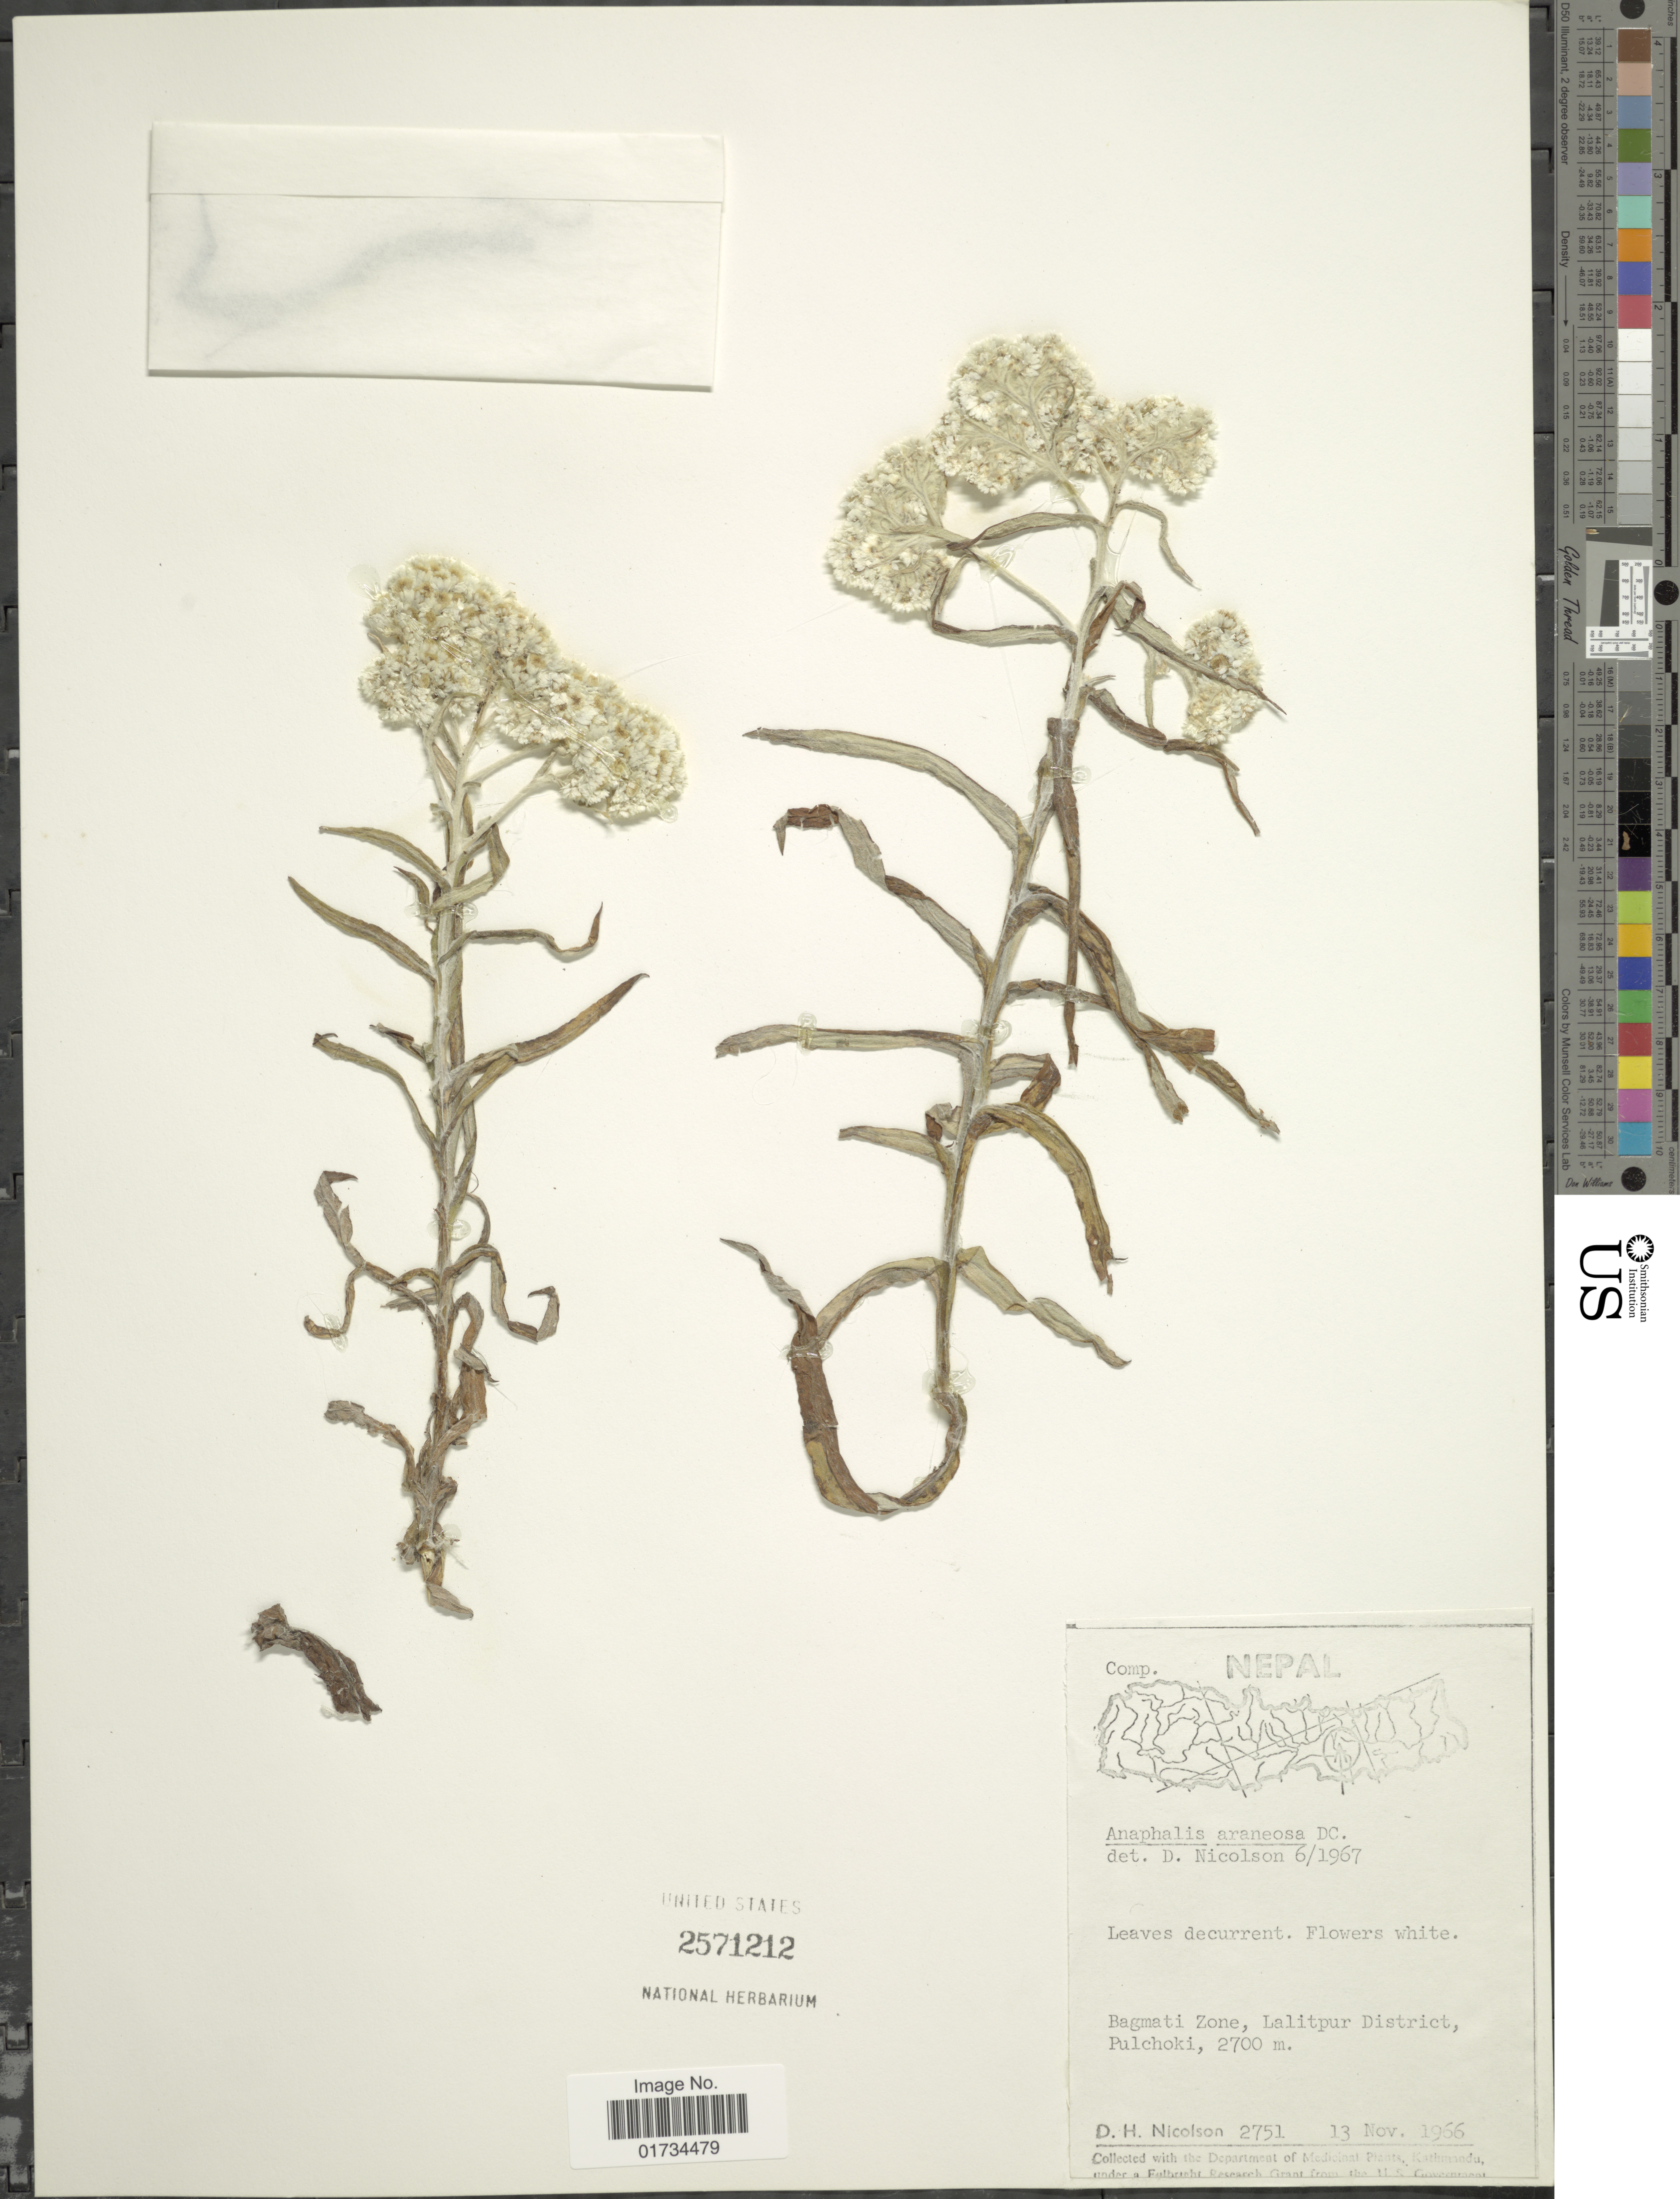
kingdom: Plantae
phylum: Tracheophyta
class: Magnoliopsida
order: Asterales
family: Asteraceae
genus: Anaphalis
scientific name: Anaphalis busua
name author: (Buch.-Ham. ex D. Don) DC.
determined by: Chen, Y. S.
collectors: D. H. Nicolson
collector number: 2751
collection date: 1966-11-13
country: Nepal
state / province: Bagmati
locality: Nepal. Bagmati Zone, Lalitpur District, Pulchoki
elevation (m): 2700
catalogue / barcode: US 2571212